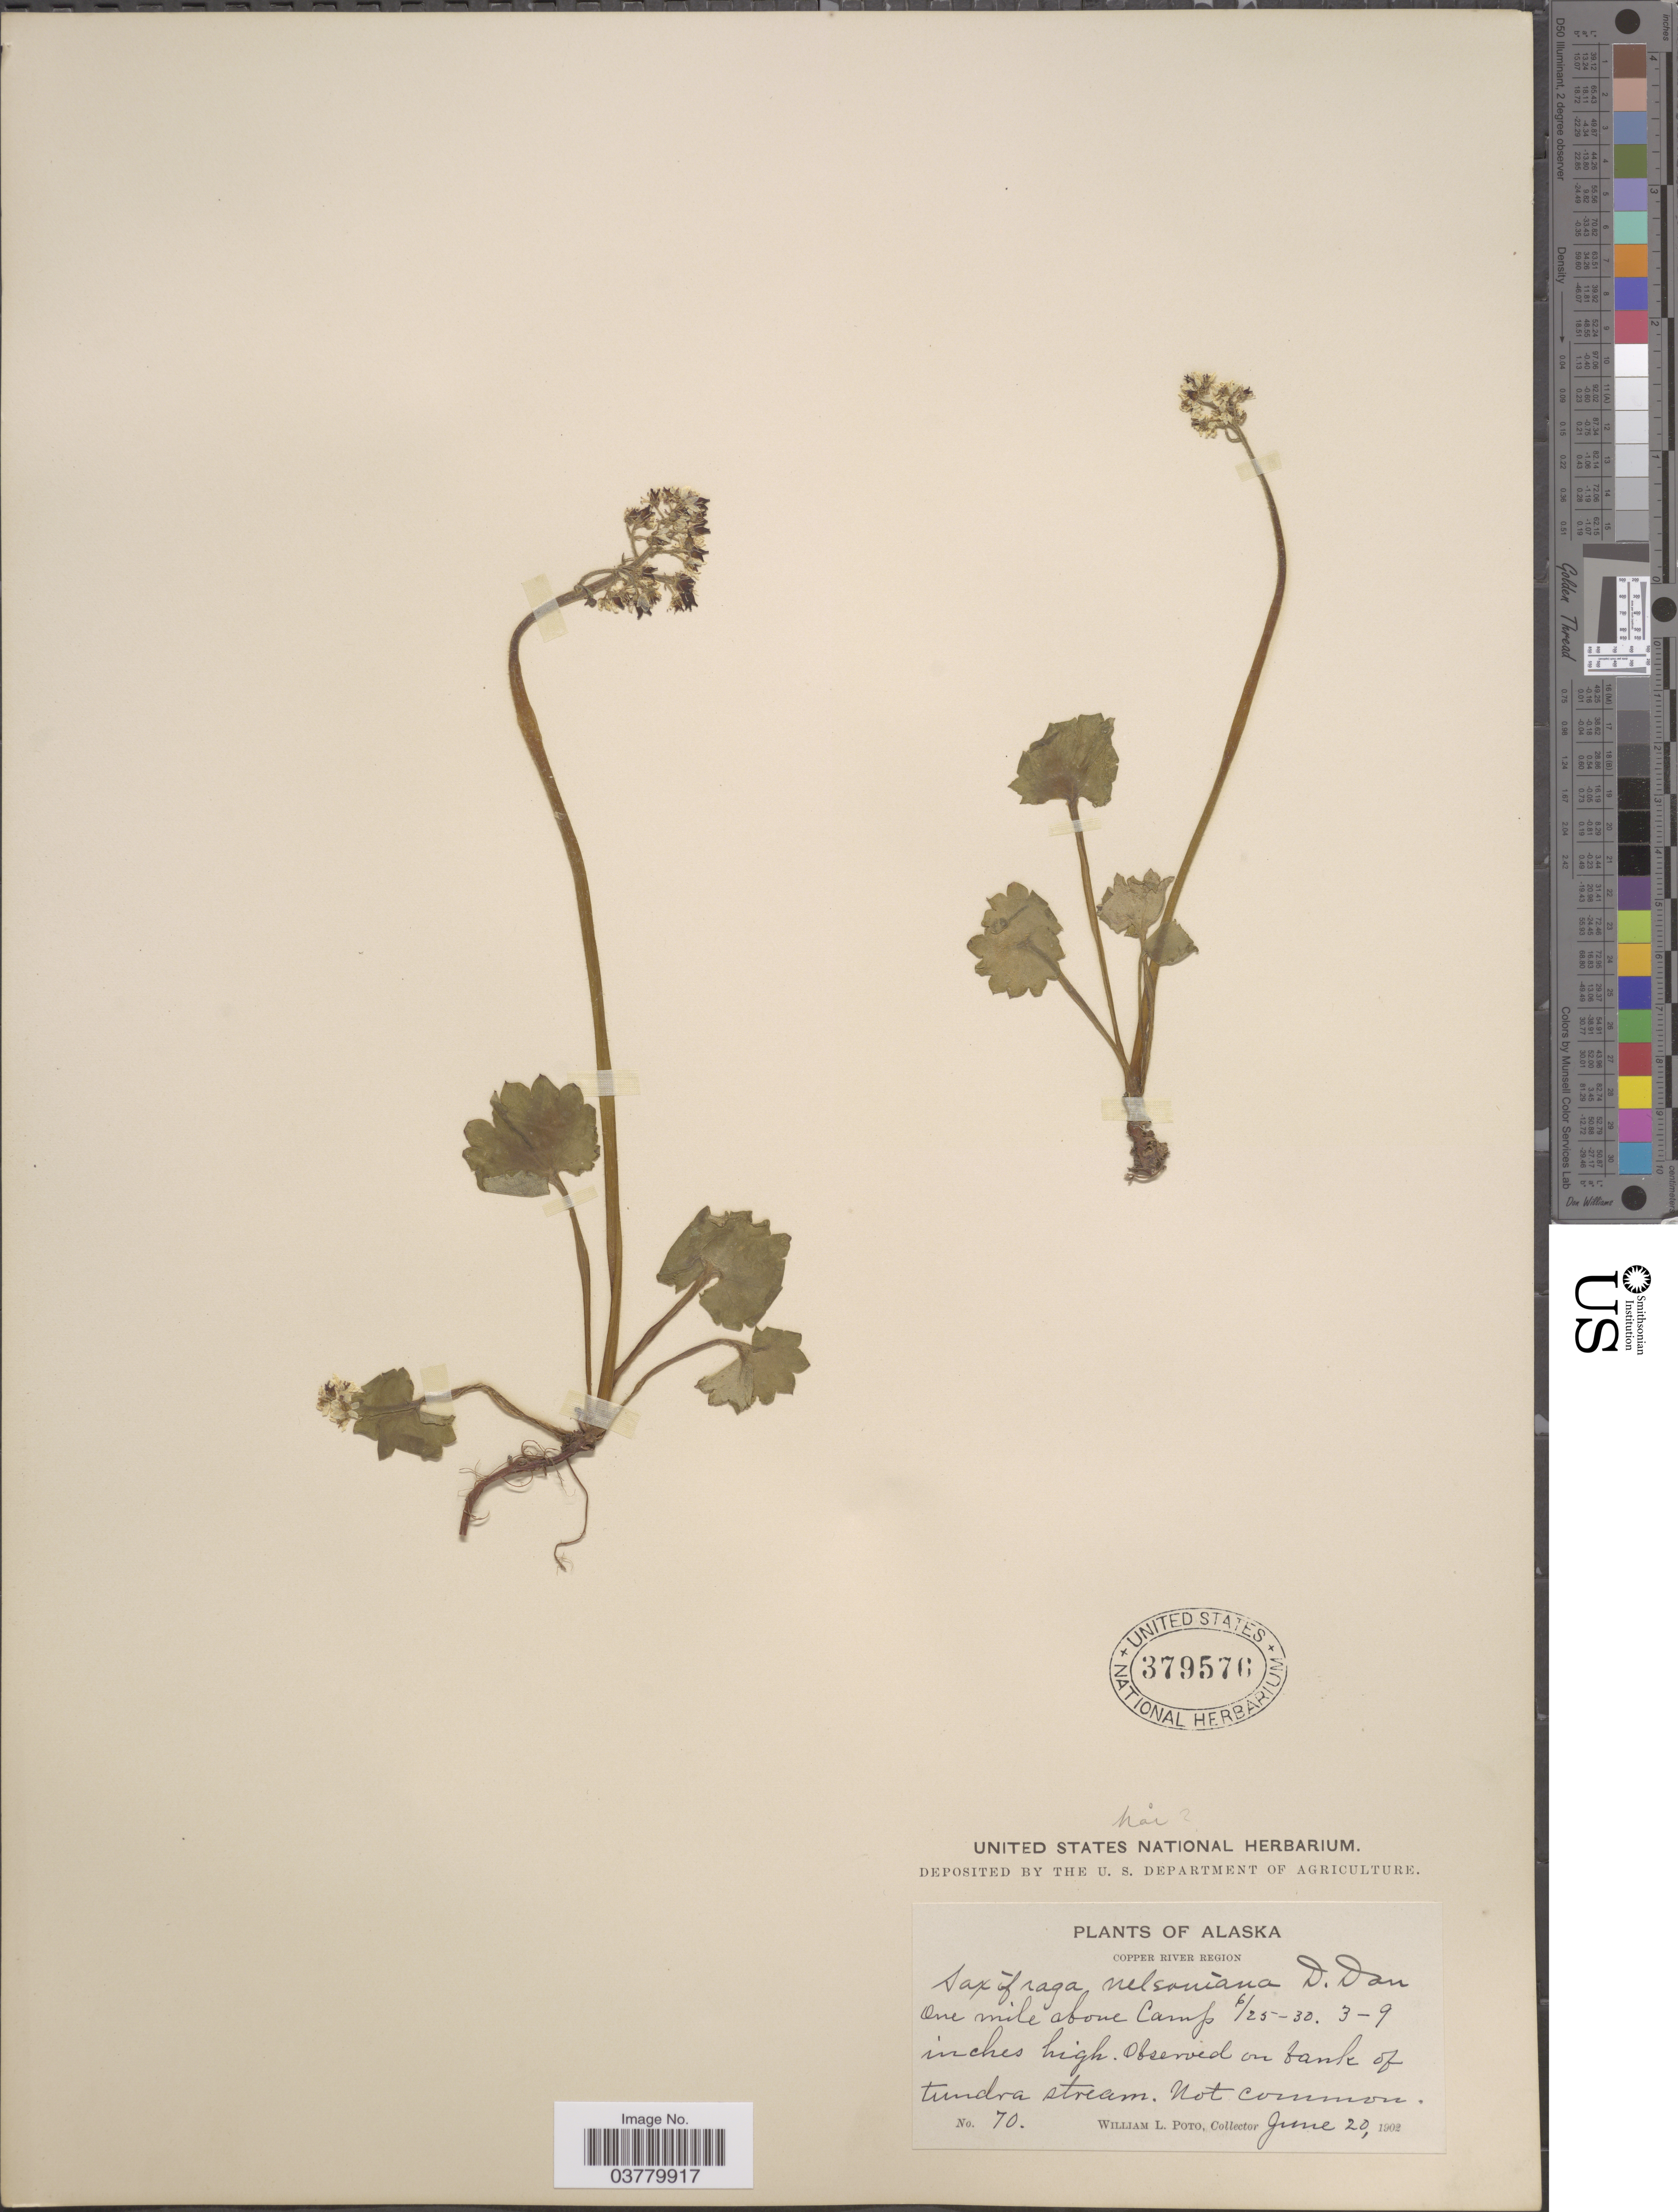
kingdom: Plantae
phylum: Tracheophyta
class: Magnoliopsida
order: Saxifragales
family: Saxifragaceae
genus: Micranthes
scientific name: Micranthes nelsoniana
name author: (D. Don) Small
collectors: W. Poto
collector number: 70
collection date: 1902-06-20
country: United States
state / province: Alaska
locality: Copper River Region. One mile above Camp. Observed on bank of Tundra stream.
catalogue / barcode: US 379576